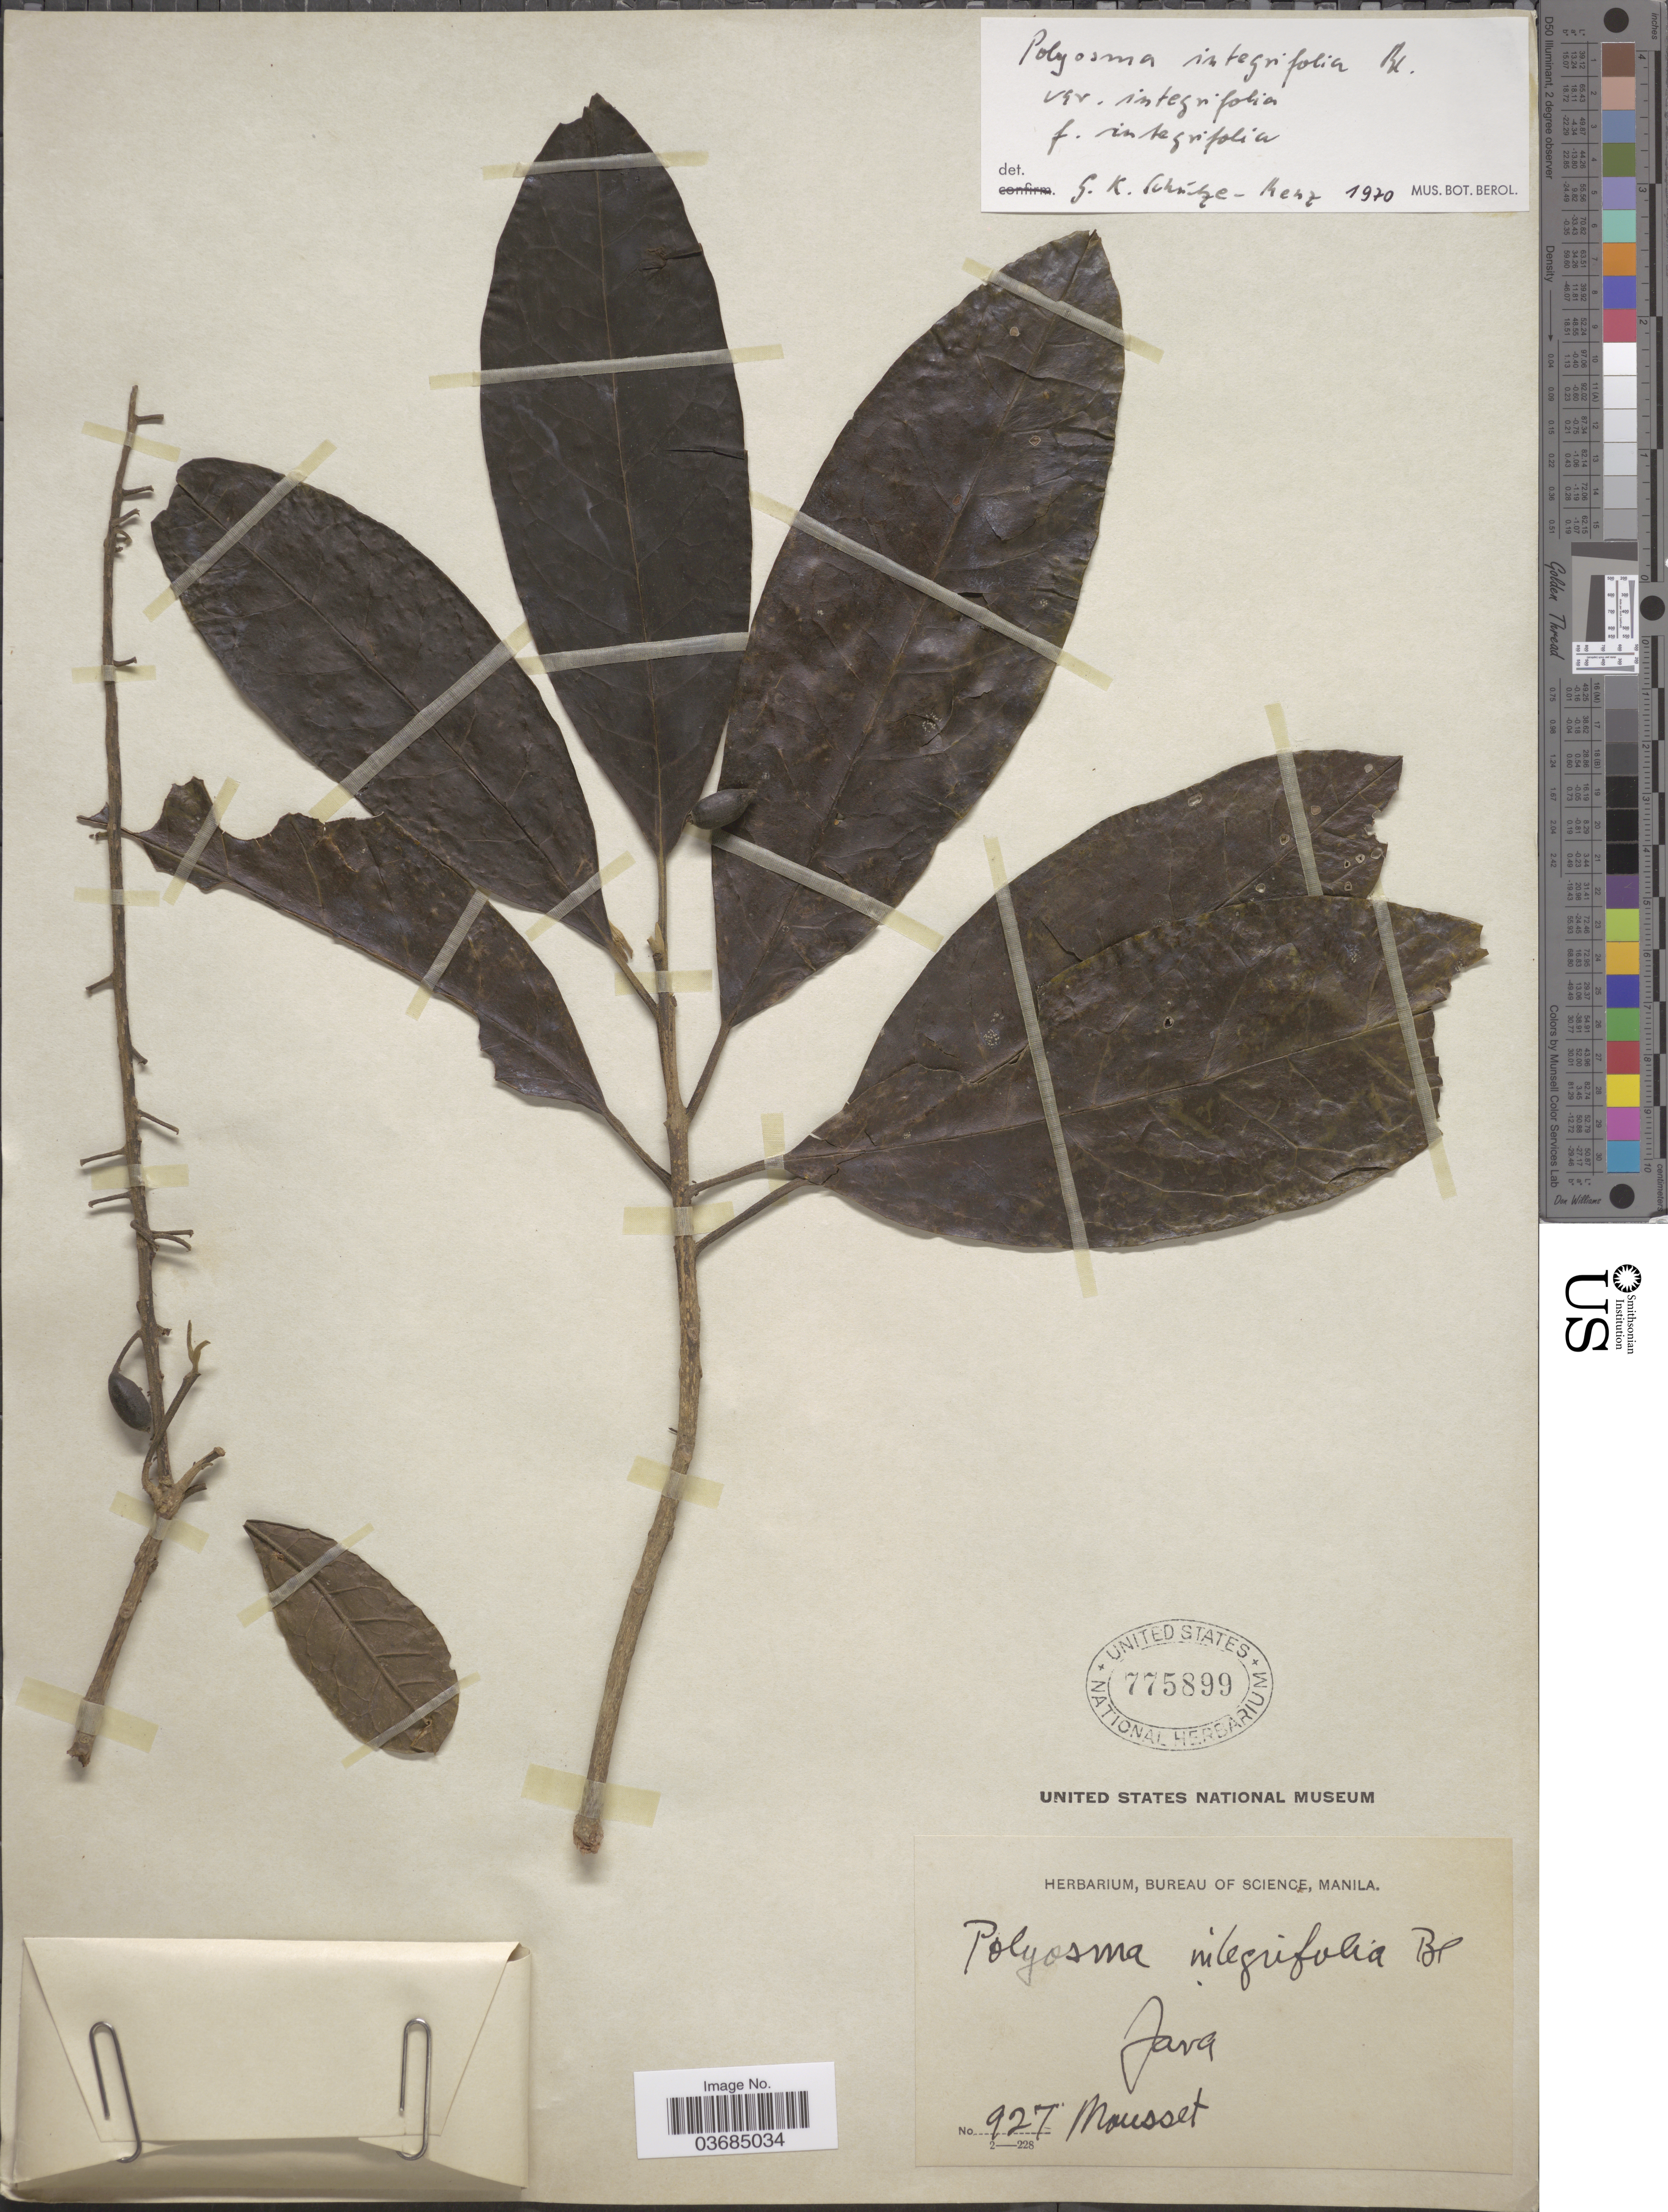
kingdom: Plantae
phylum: Tracheophyta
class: Magnoliopsida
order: Escalloniales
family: Escalloniaceae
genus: Polyosma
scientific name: Polyosma integrifolia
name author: Blume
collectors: Mousset, --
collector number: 927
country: Indonesia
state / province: Java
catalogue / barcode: US 775899